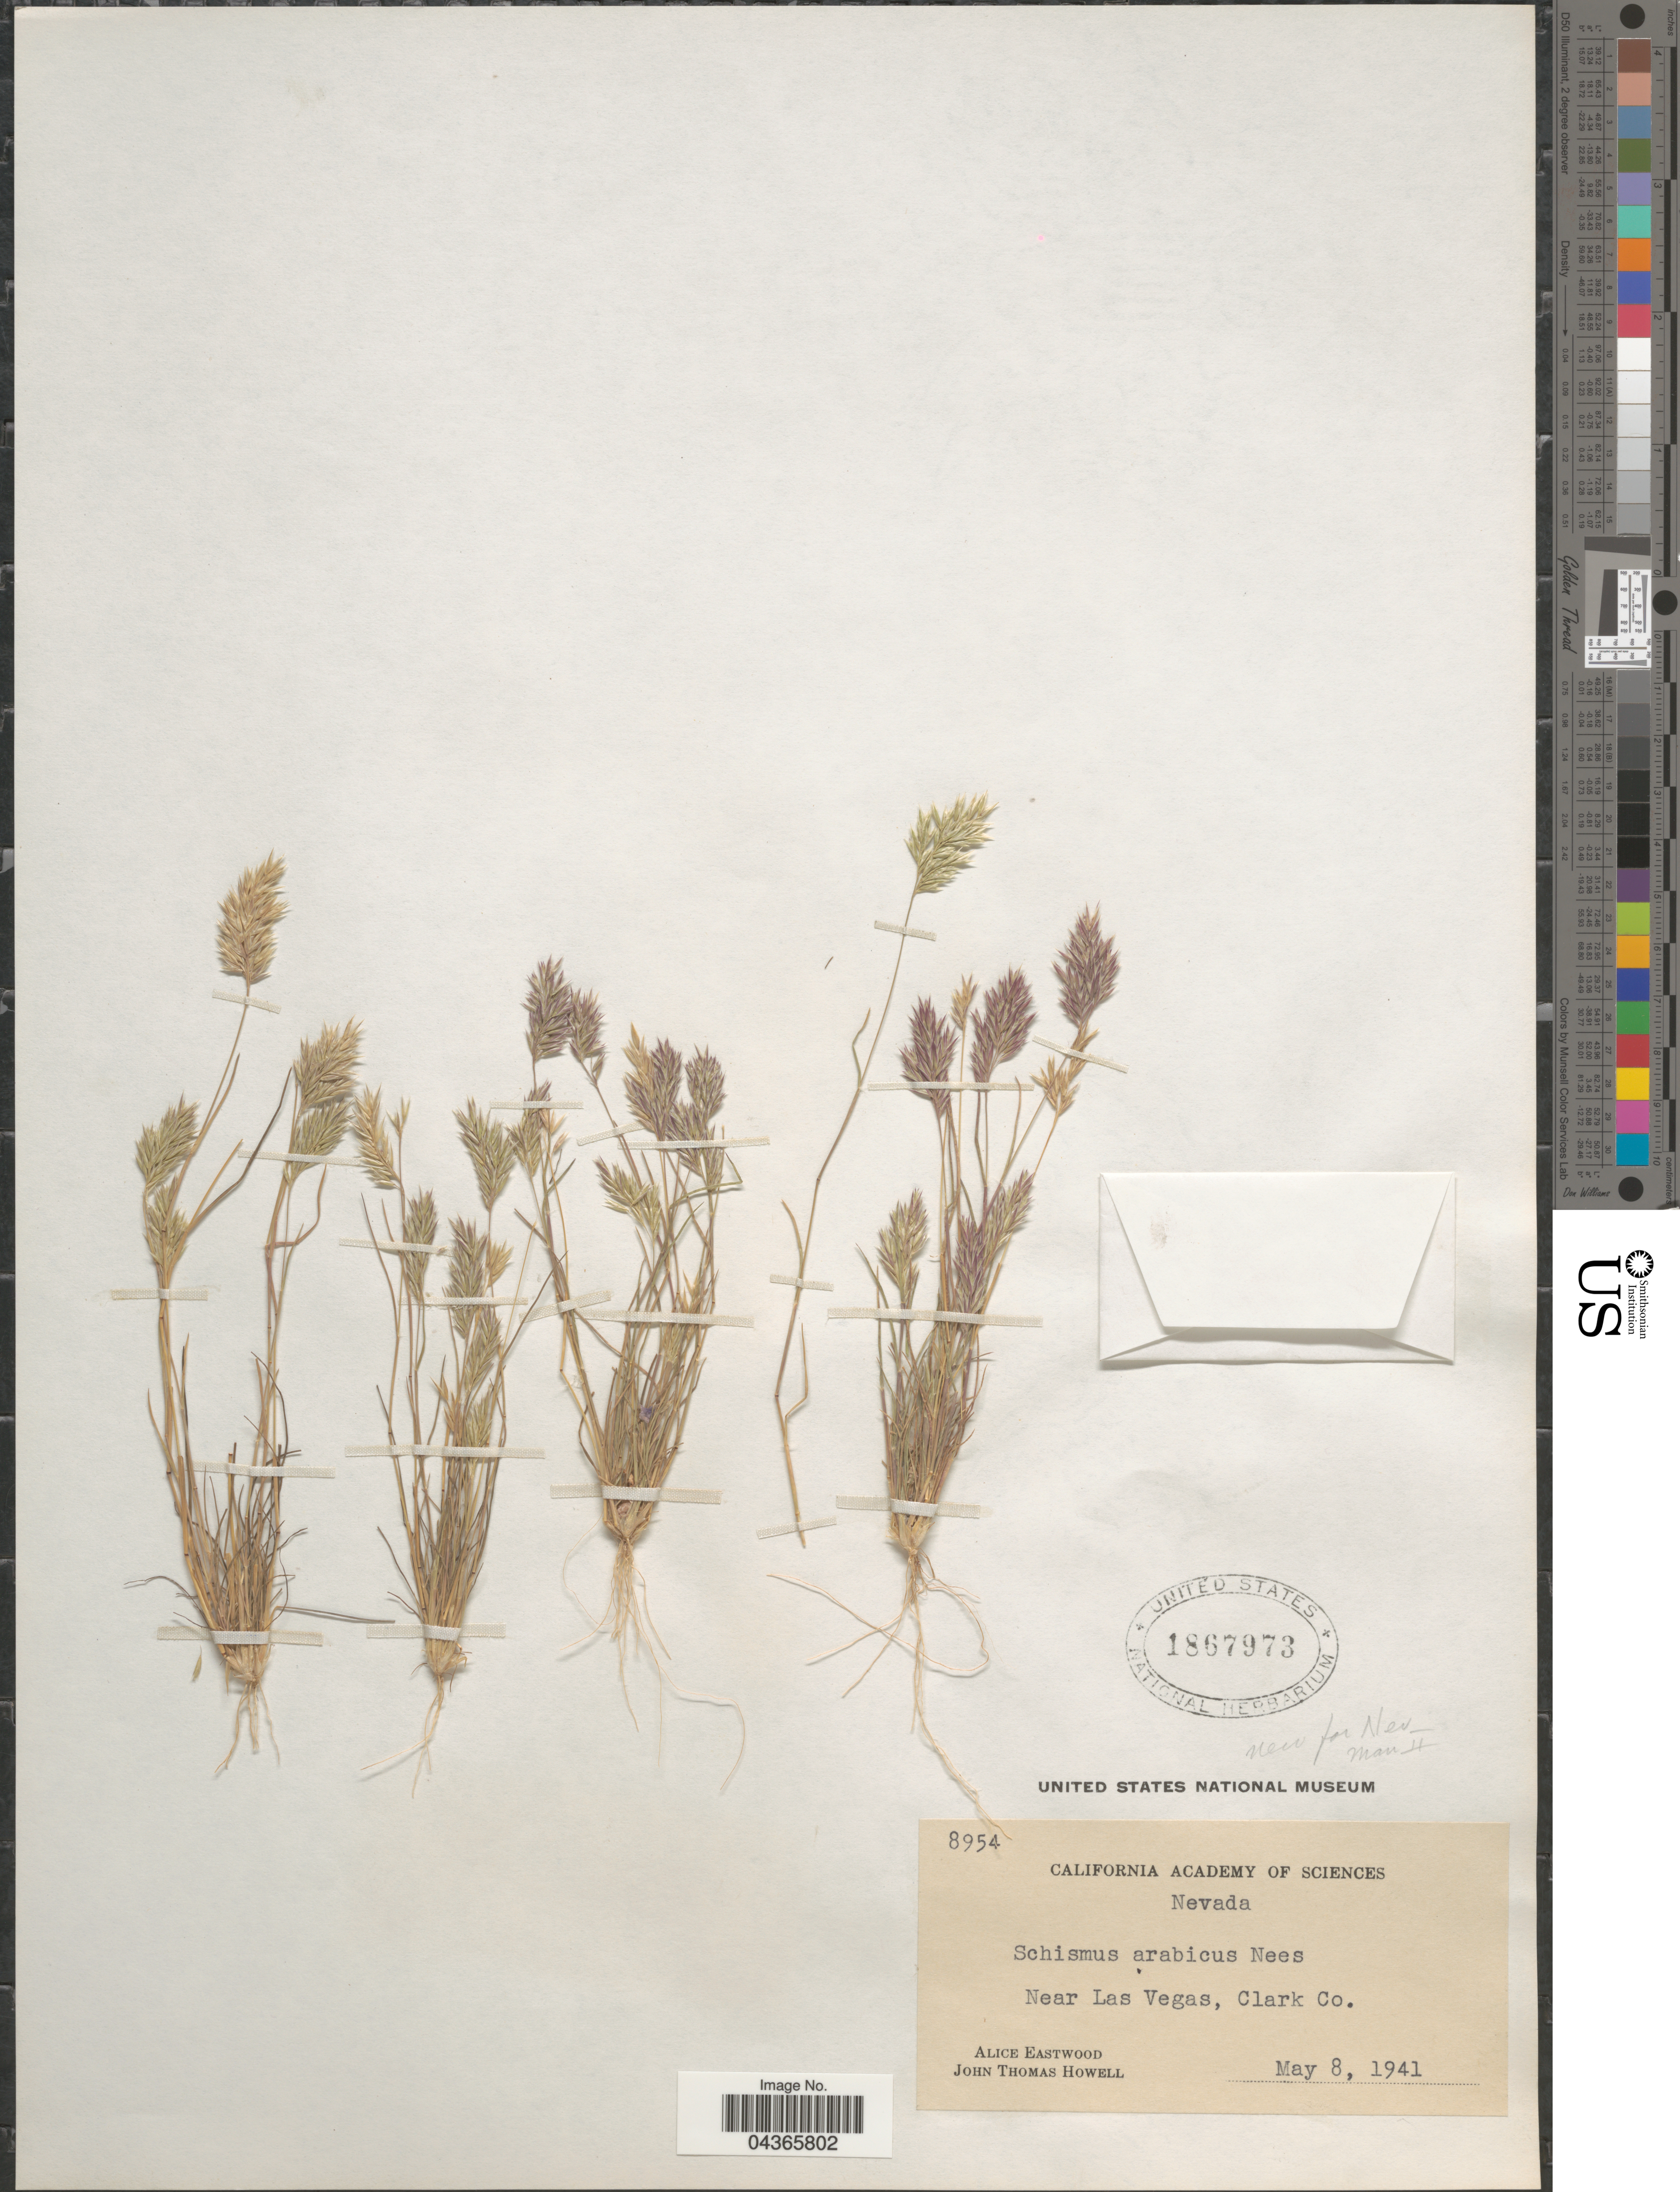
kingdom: Plantae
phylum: Tracheophyta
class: Liliopsida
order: Poales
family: Poaceae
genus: Schismus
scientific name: Schismus arabicus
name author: Nees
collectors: A. Eastwood & J. T. Howell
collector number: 8954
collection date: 1941-05-08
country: United States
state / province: Nevada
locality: Near Las Vegas, Clark Co.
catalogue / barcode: US 1867973